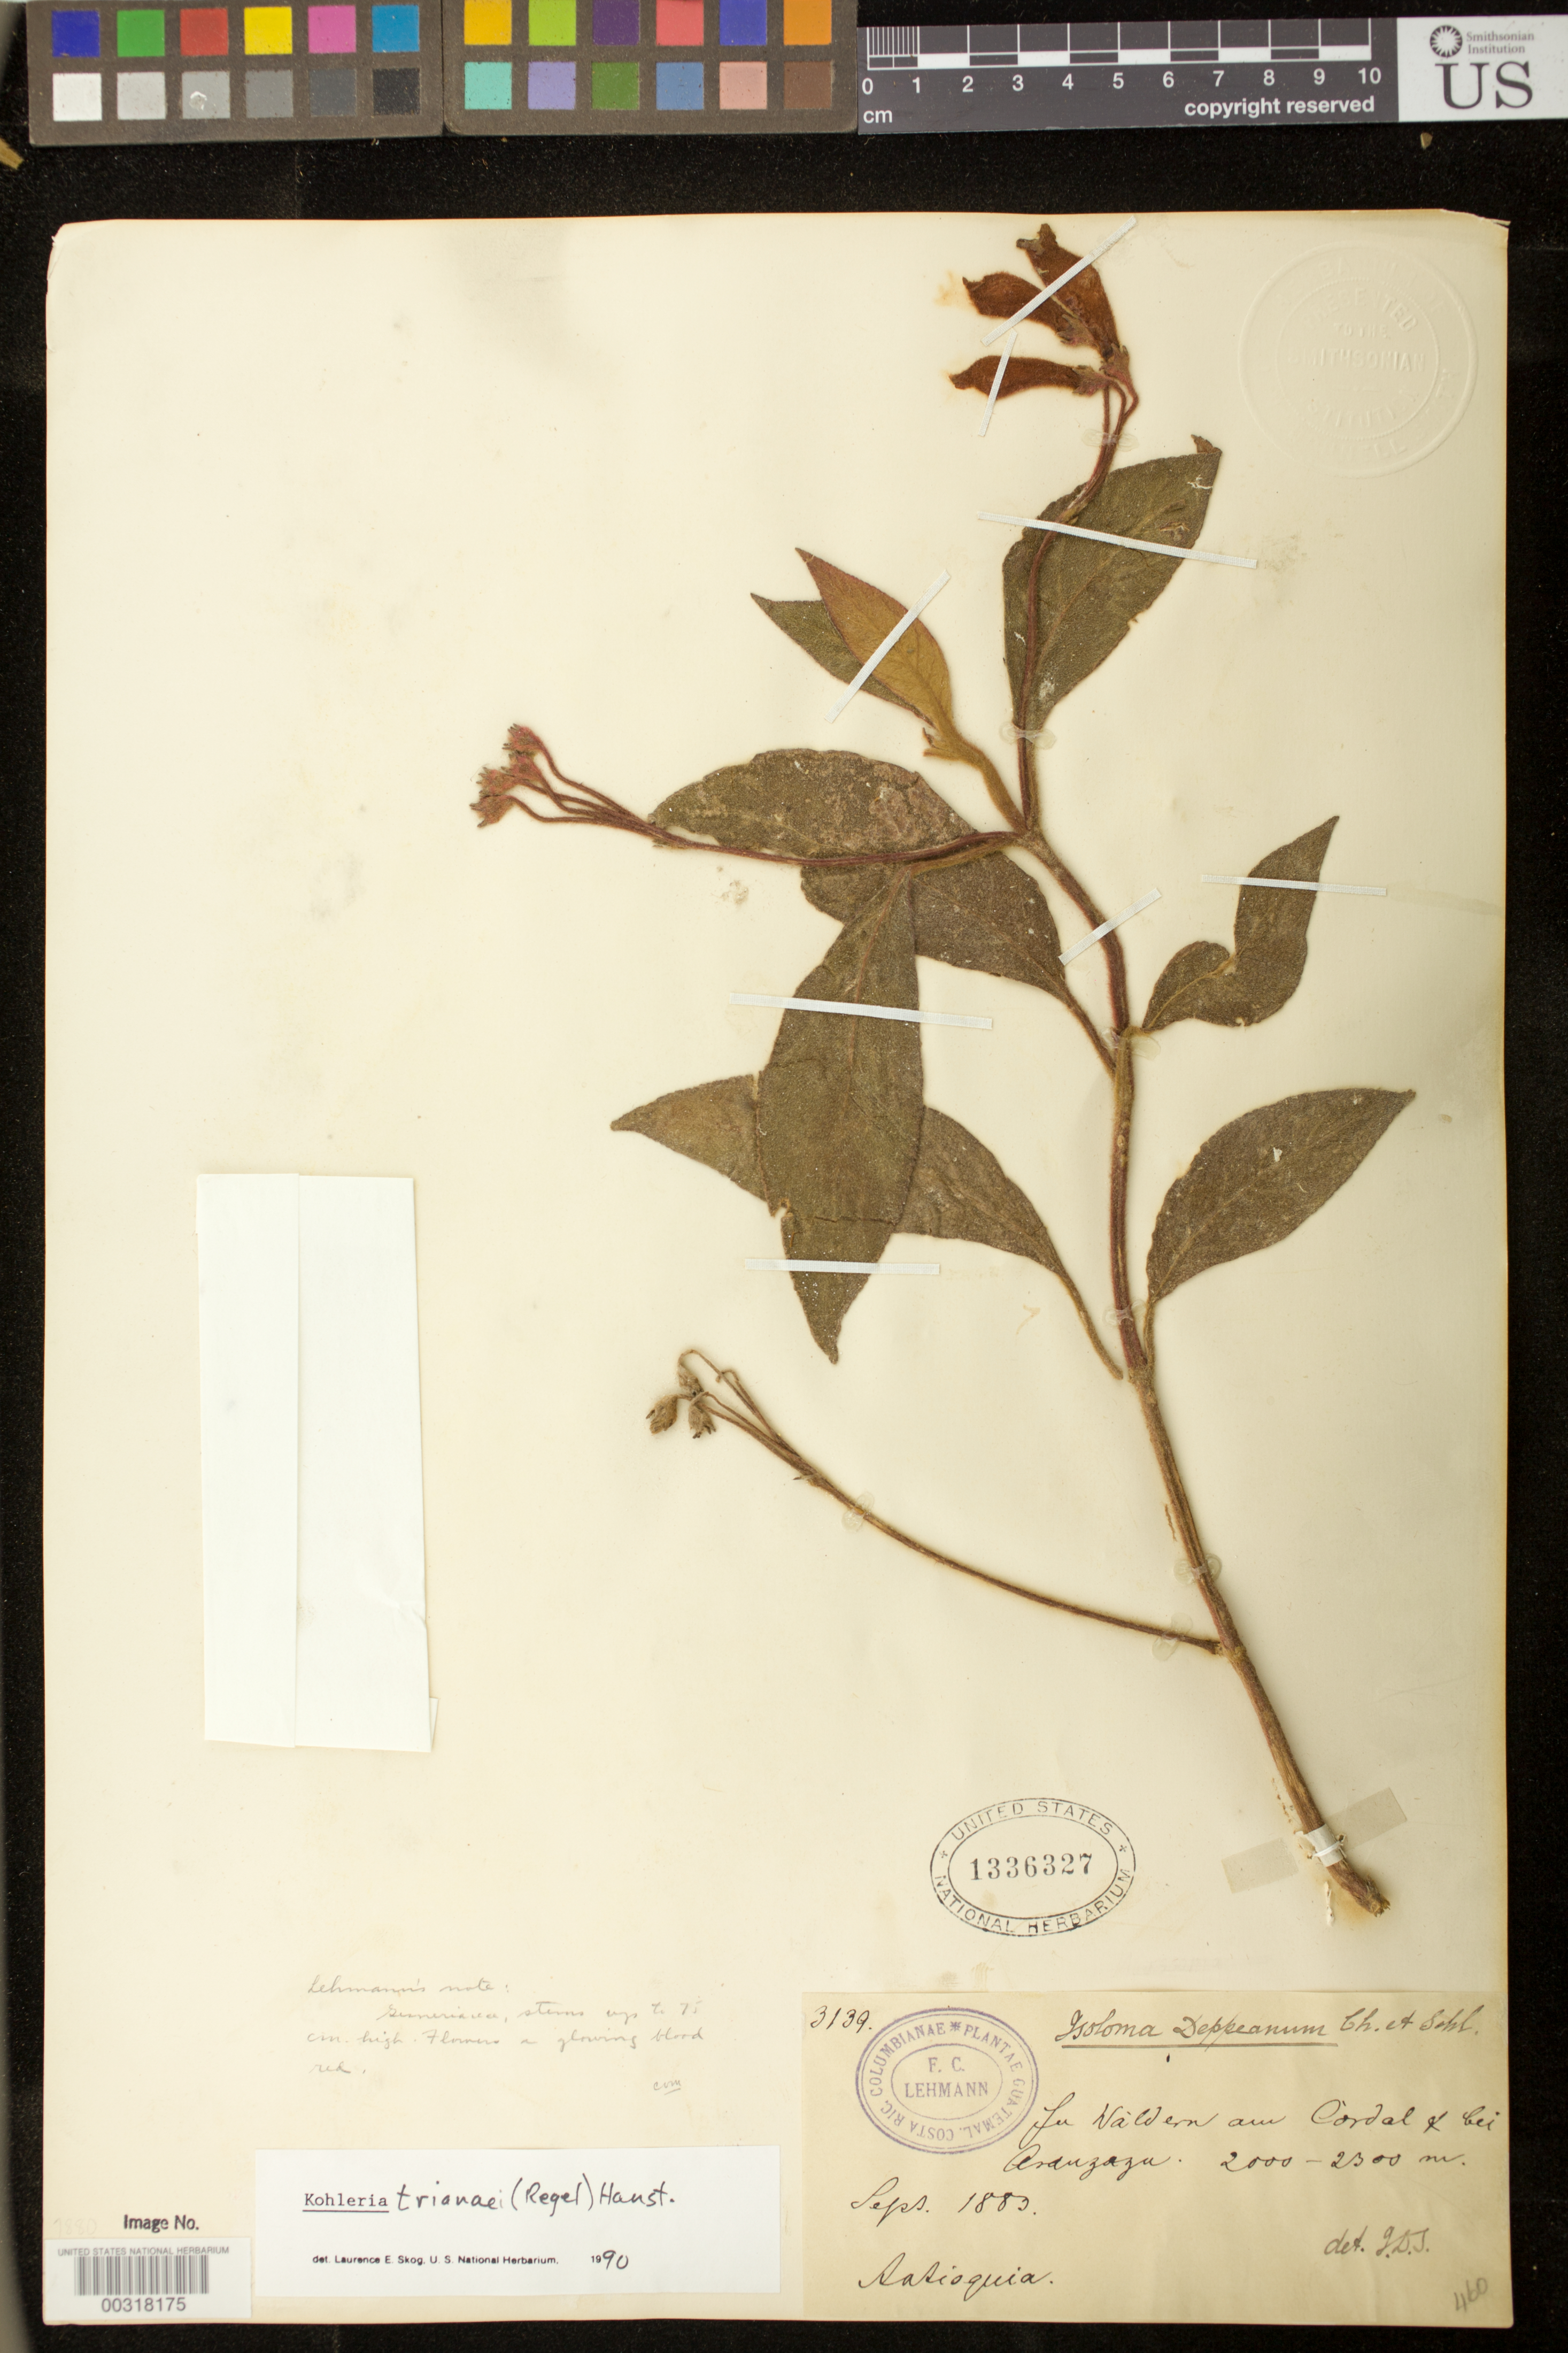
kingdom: Plantae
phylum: Tracheophyta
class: Magnoliopsida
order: Lamiales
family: Gesneriaceae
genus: Kohleria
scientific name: Kohleria trianae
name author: (Regel) Hanst.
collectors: F. C. Lehmann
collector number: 3139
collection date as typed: Sep 1883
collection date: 1883-09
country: Colombia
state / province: Antioquia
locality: By Arauzazu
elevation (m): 2000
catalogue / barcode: US 1336327